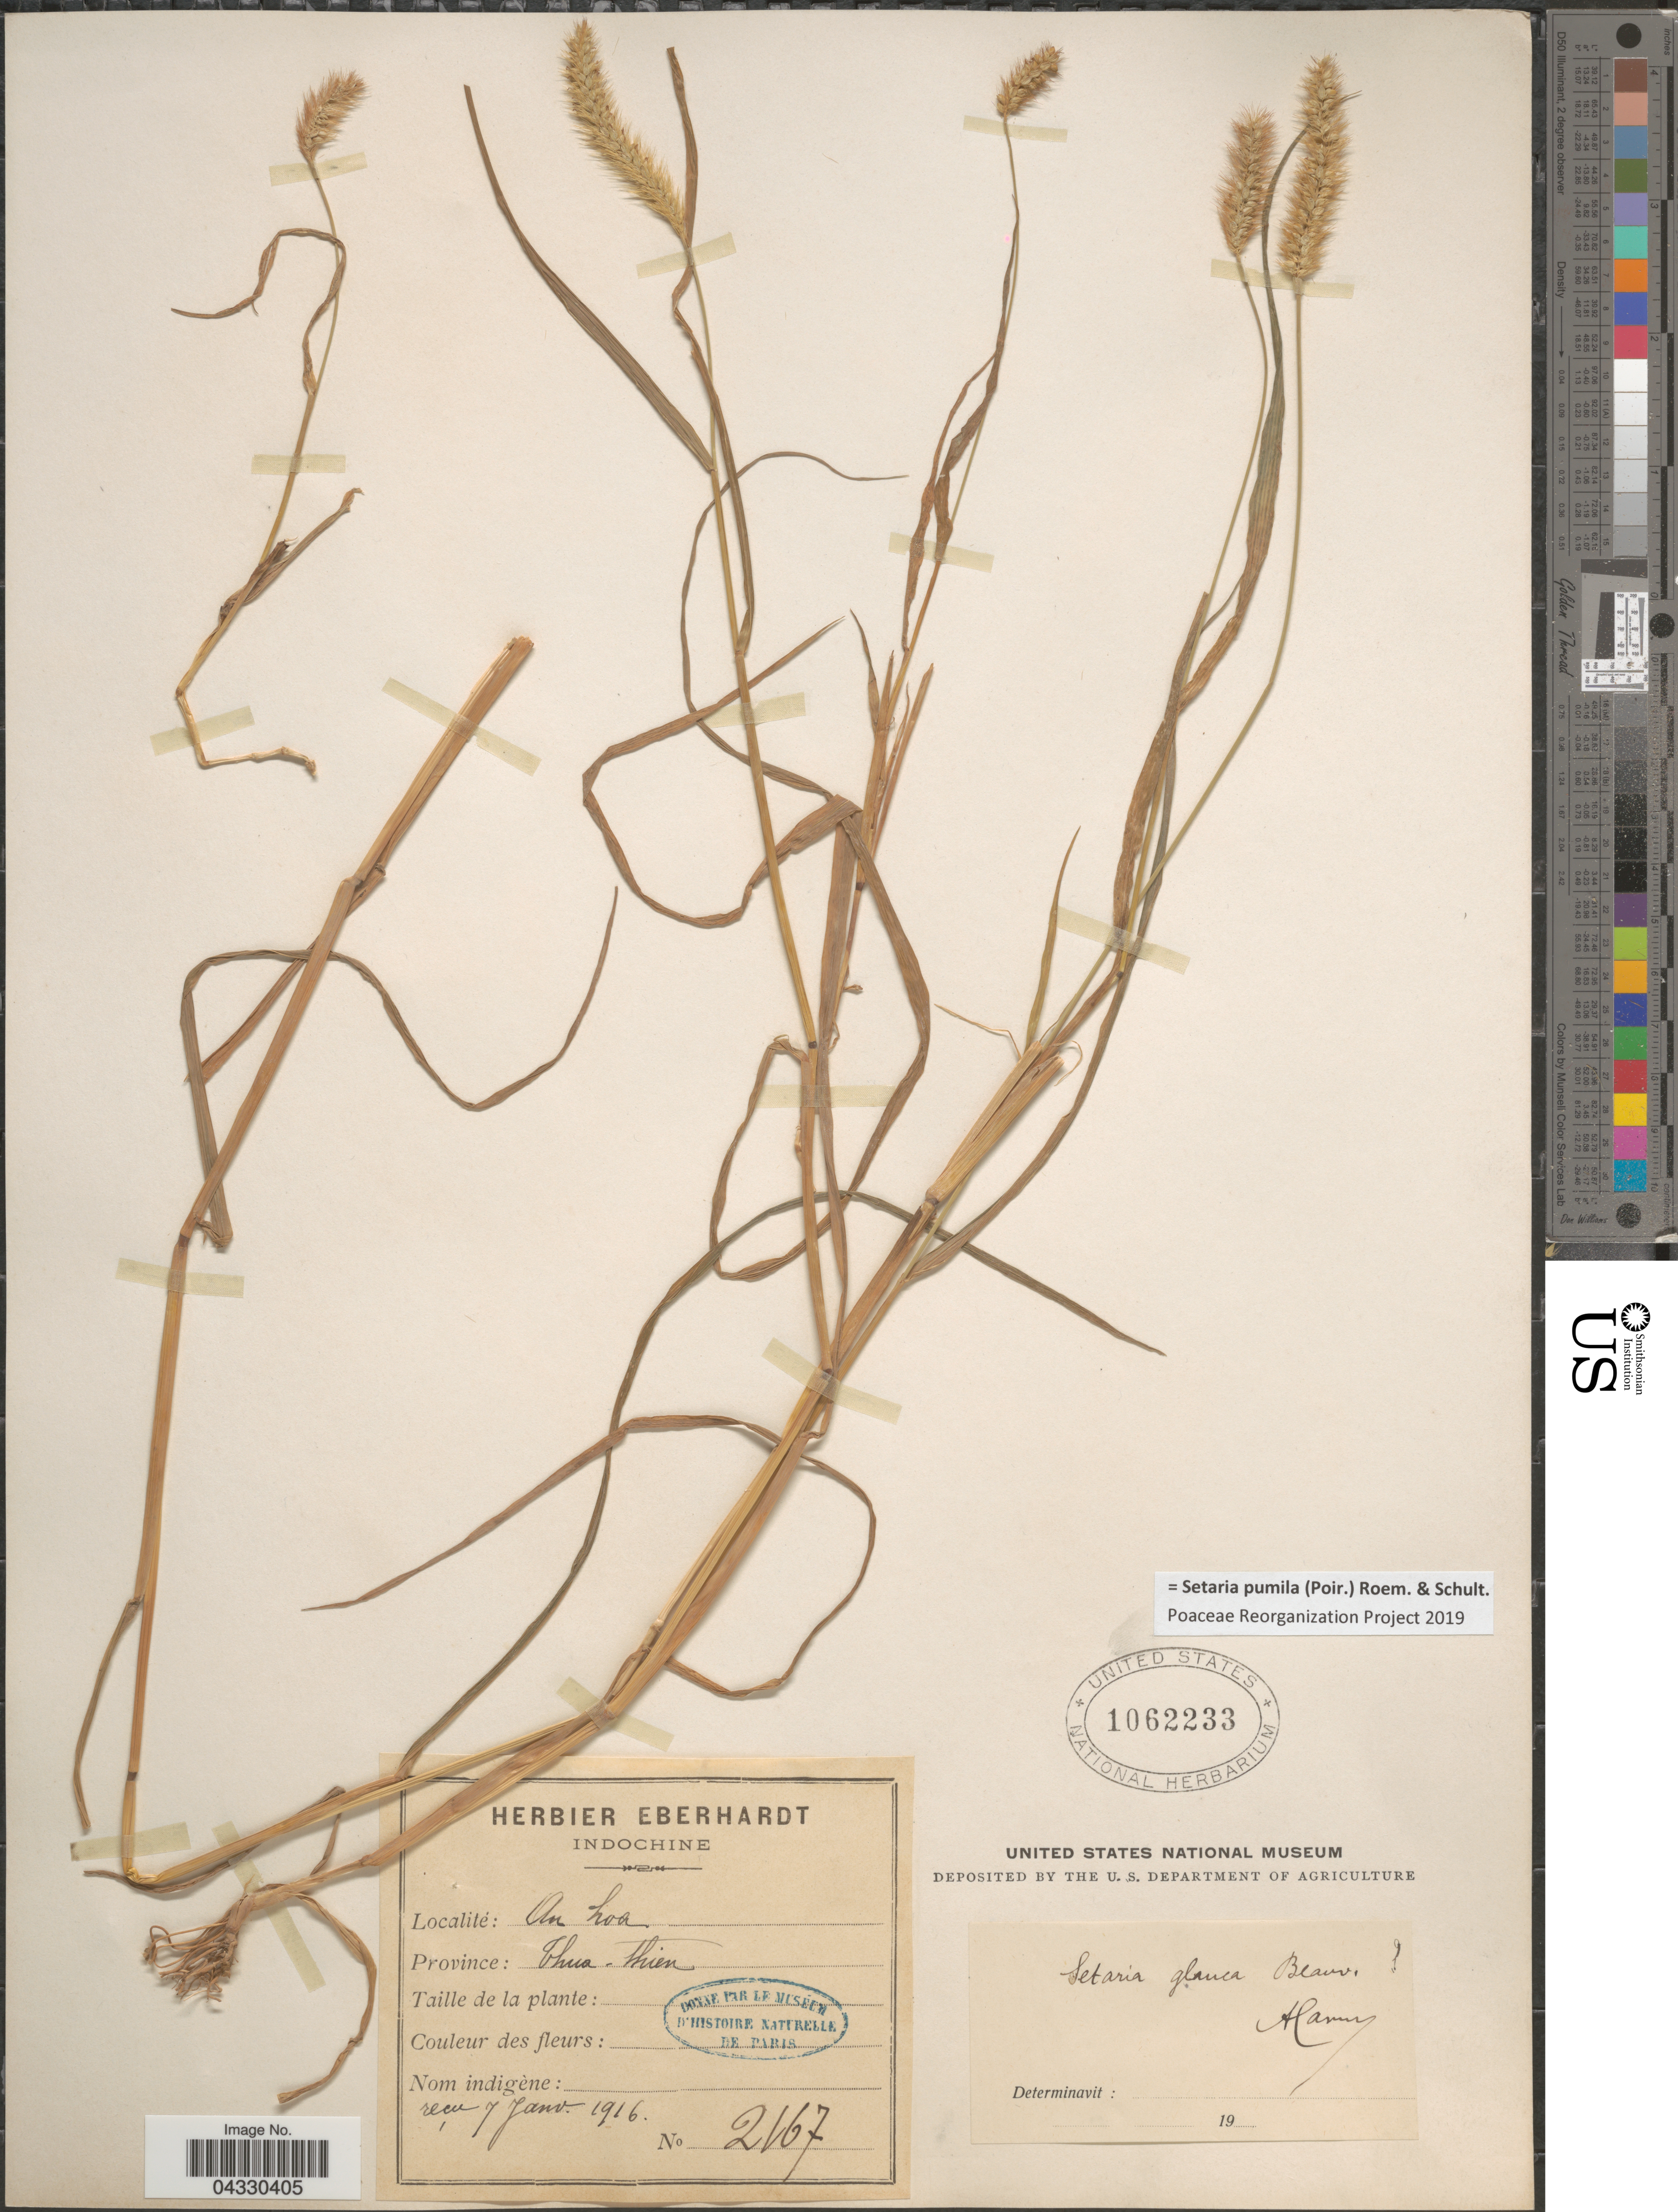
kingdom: Plantae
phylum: Tracheophyta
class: Liliopsida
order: Poales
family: Poaceae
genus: Setaria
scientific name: Setaria pumila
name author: (Poir.) Roem. & Schult.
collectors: ex herb. Eberhardt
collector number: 2167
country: Vietnam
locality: Indochine. Province: Thua-Thien.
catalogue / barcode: US 1062233